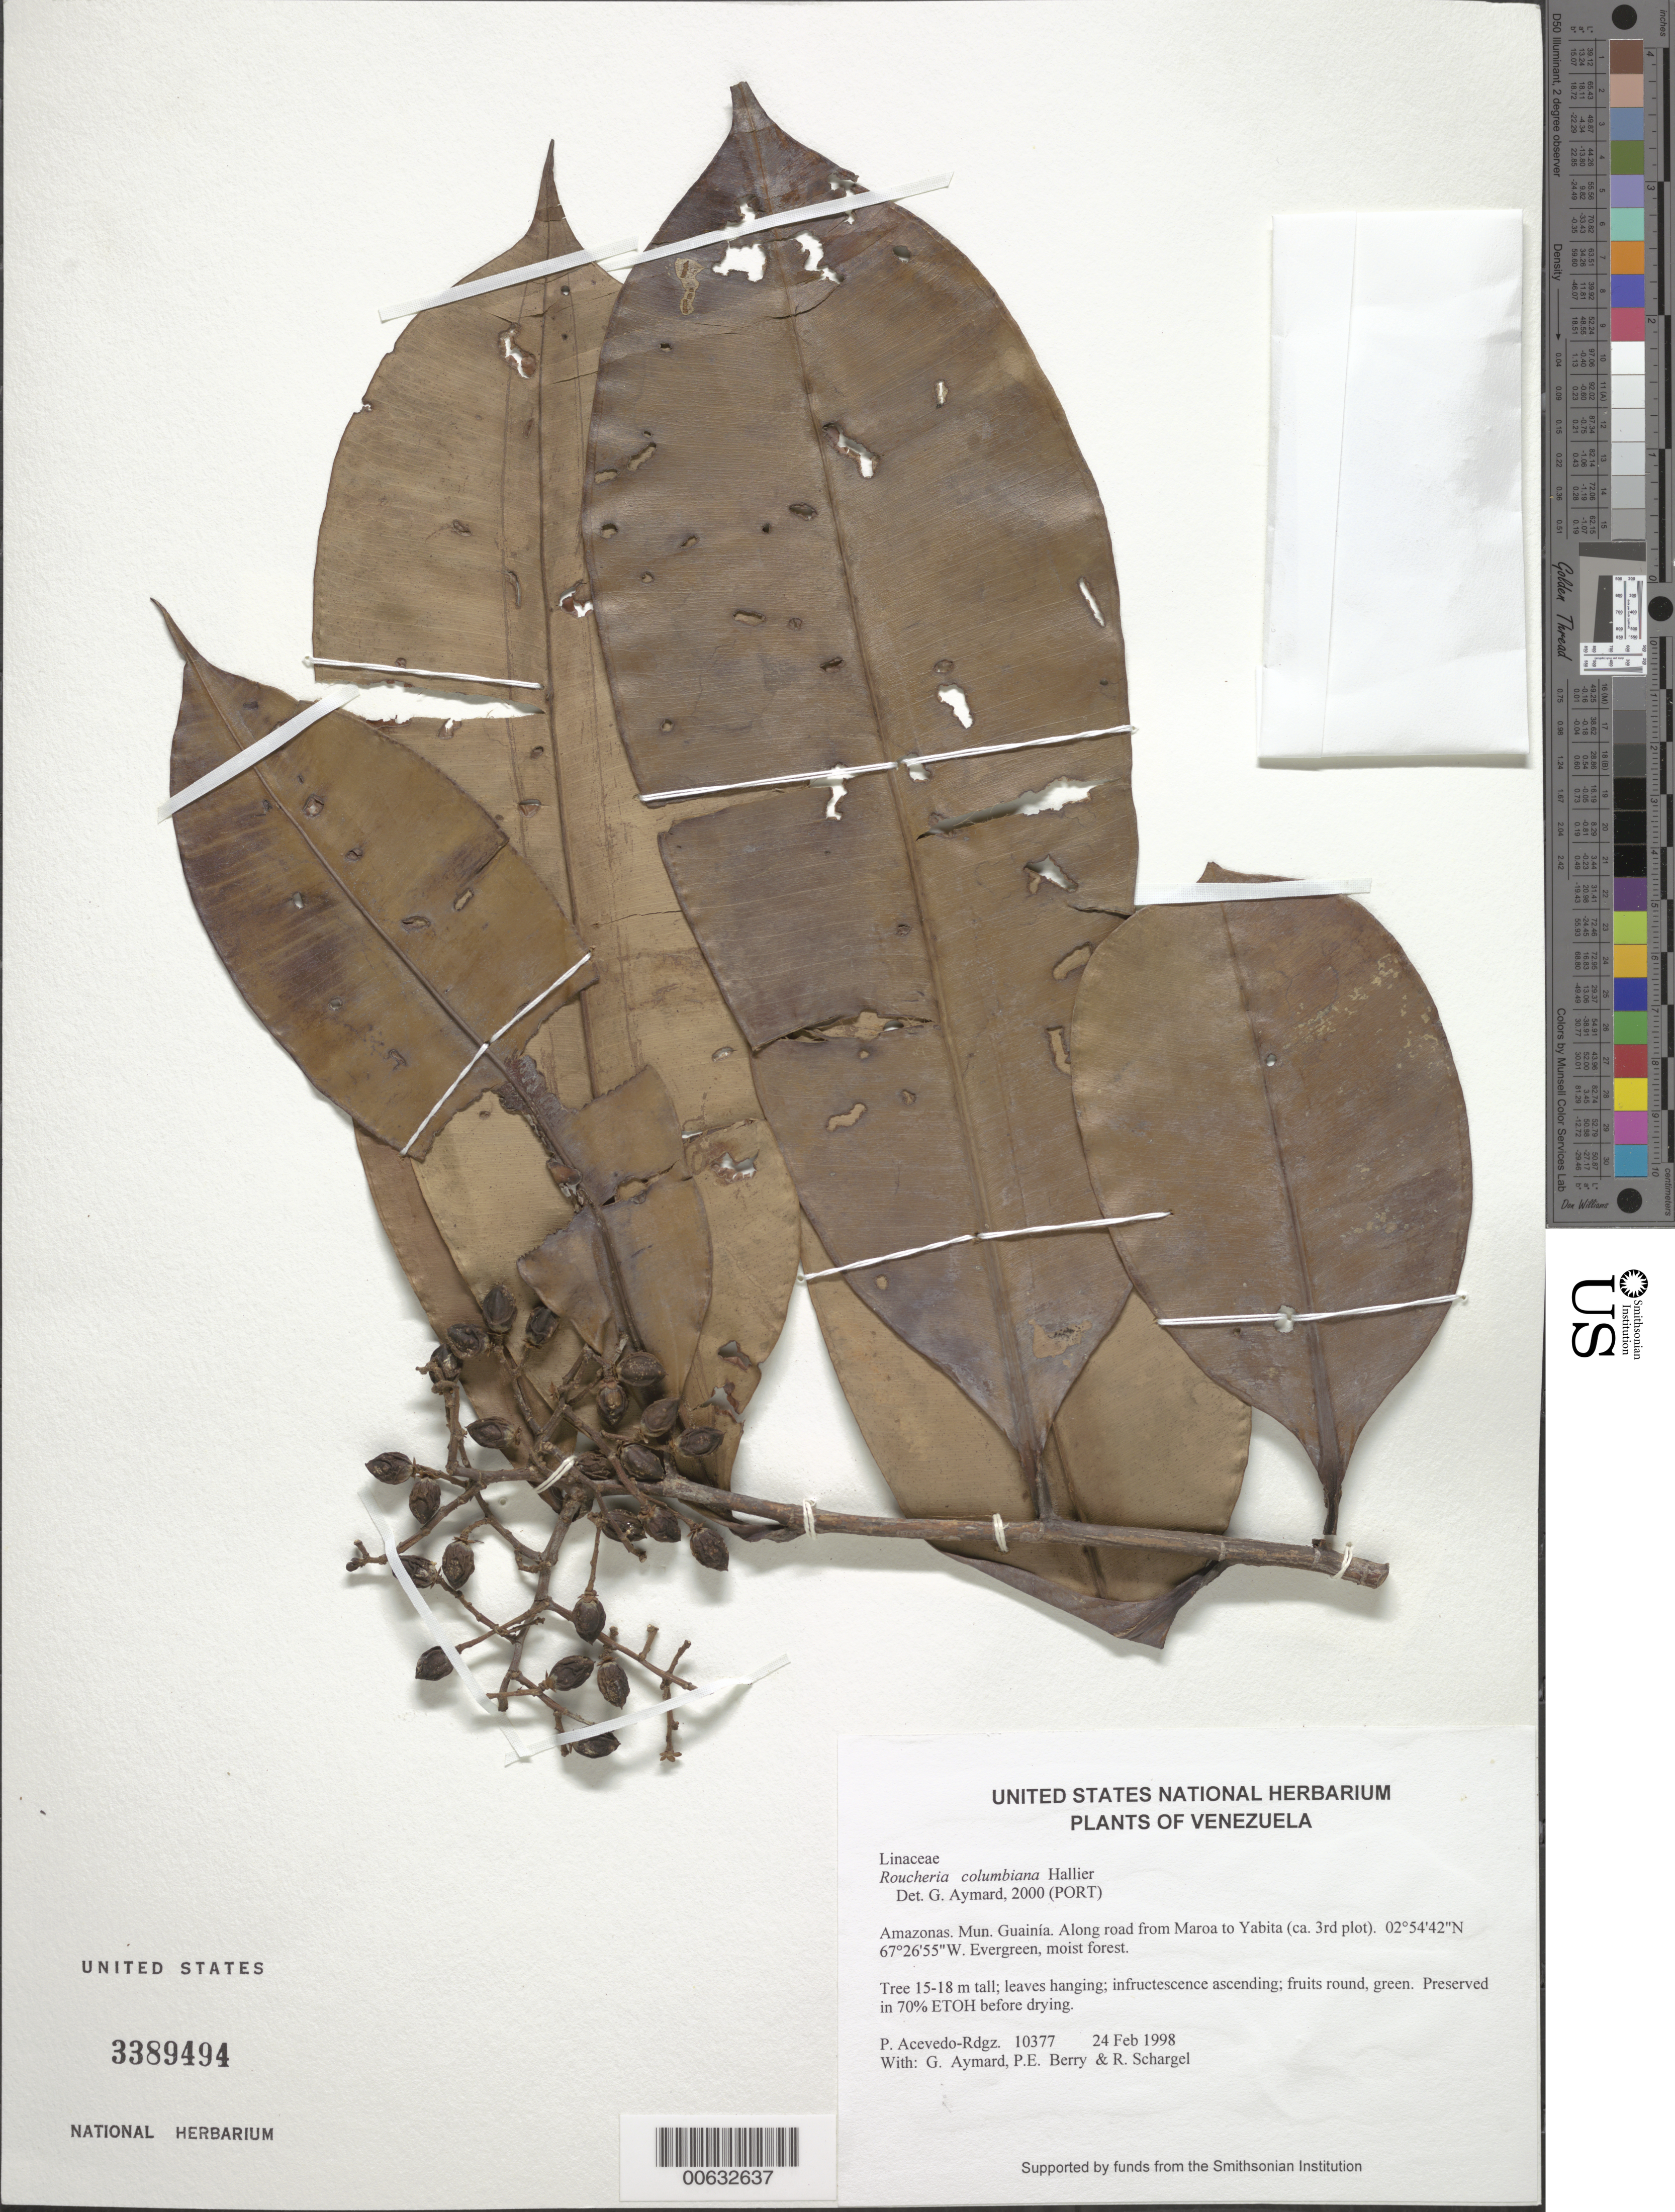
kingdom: Plantae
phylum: Tracheophyta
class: Magnoliopsida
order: Malpighiales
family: Linaceae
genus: Roucheria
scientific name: Roucheria columbiana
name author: Hallier f.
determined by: Aymard C., G. A., (PORT), Univ. Nac. Exp. de los Llanos Ezequiel Zamora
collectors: P. Acevedo-Rodr., G. A. Aymard, P. E. Berry & R. Schargel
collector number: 10377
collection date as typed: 24 Feb 1998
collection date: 1998-02-24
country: Venezuela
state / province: Amazonas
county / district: Maroa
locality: Along road from Maroa to Yabita (ca. 3rd plot).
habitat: Evergreen, moist forest.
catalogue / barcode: US 3389494